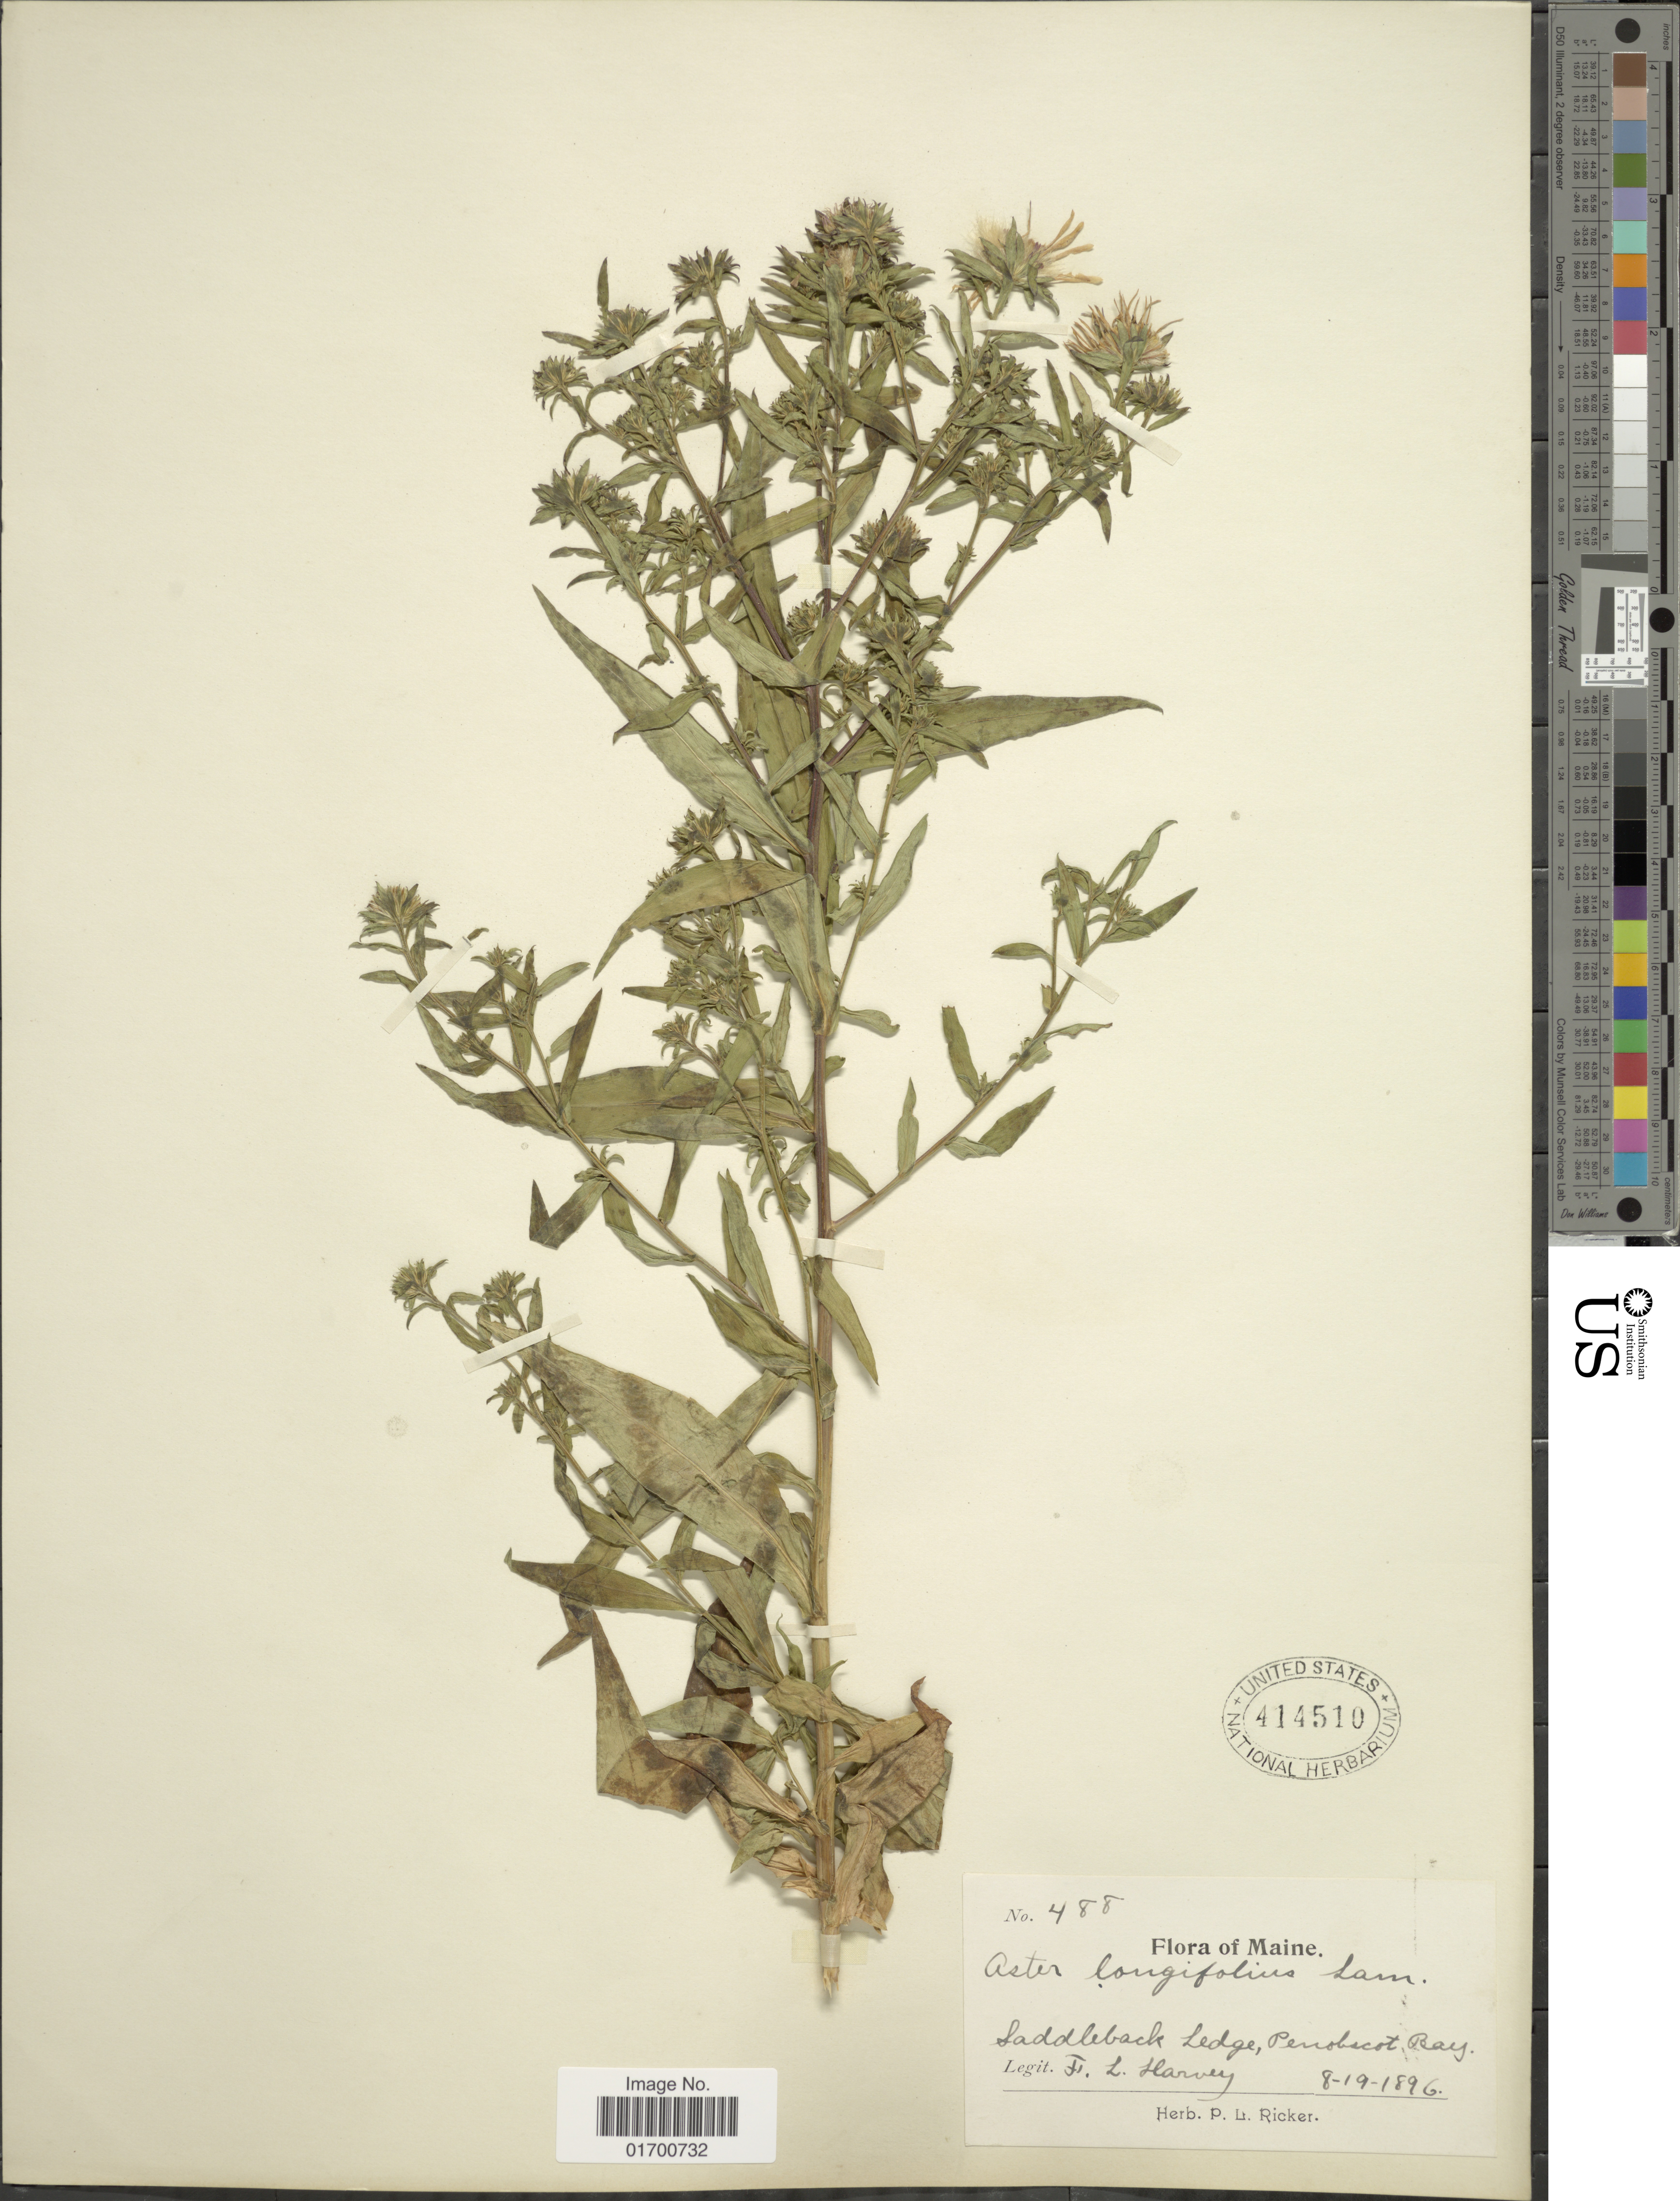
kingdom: Plantae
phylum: Tracheophyta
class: Magnoliopsida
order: Asterales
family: Asteraceae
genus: Symphyotrichum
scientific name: Symphyotrichum longifolium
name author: (Lam.) G.L. Nesom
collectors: F. L. Harvey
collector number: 488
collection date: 1896-08-19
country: United States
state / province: Maine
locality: Saddleback ledge, Penobscot Bay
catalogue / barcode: US 414510